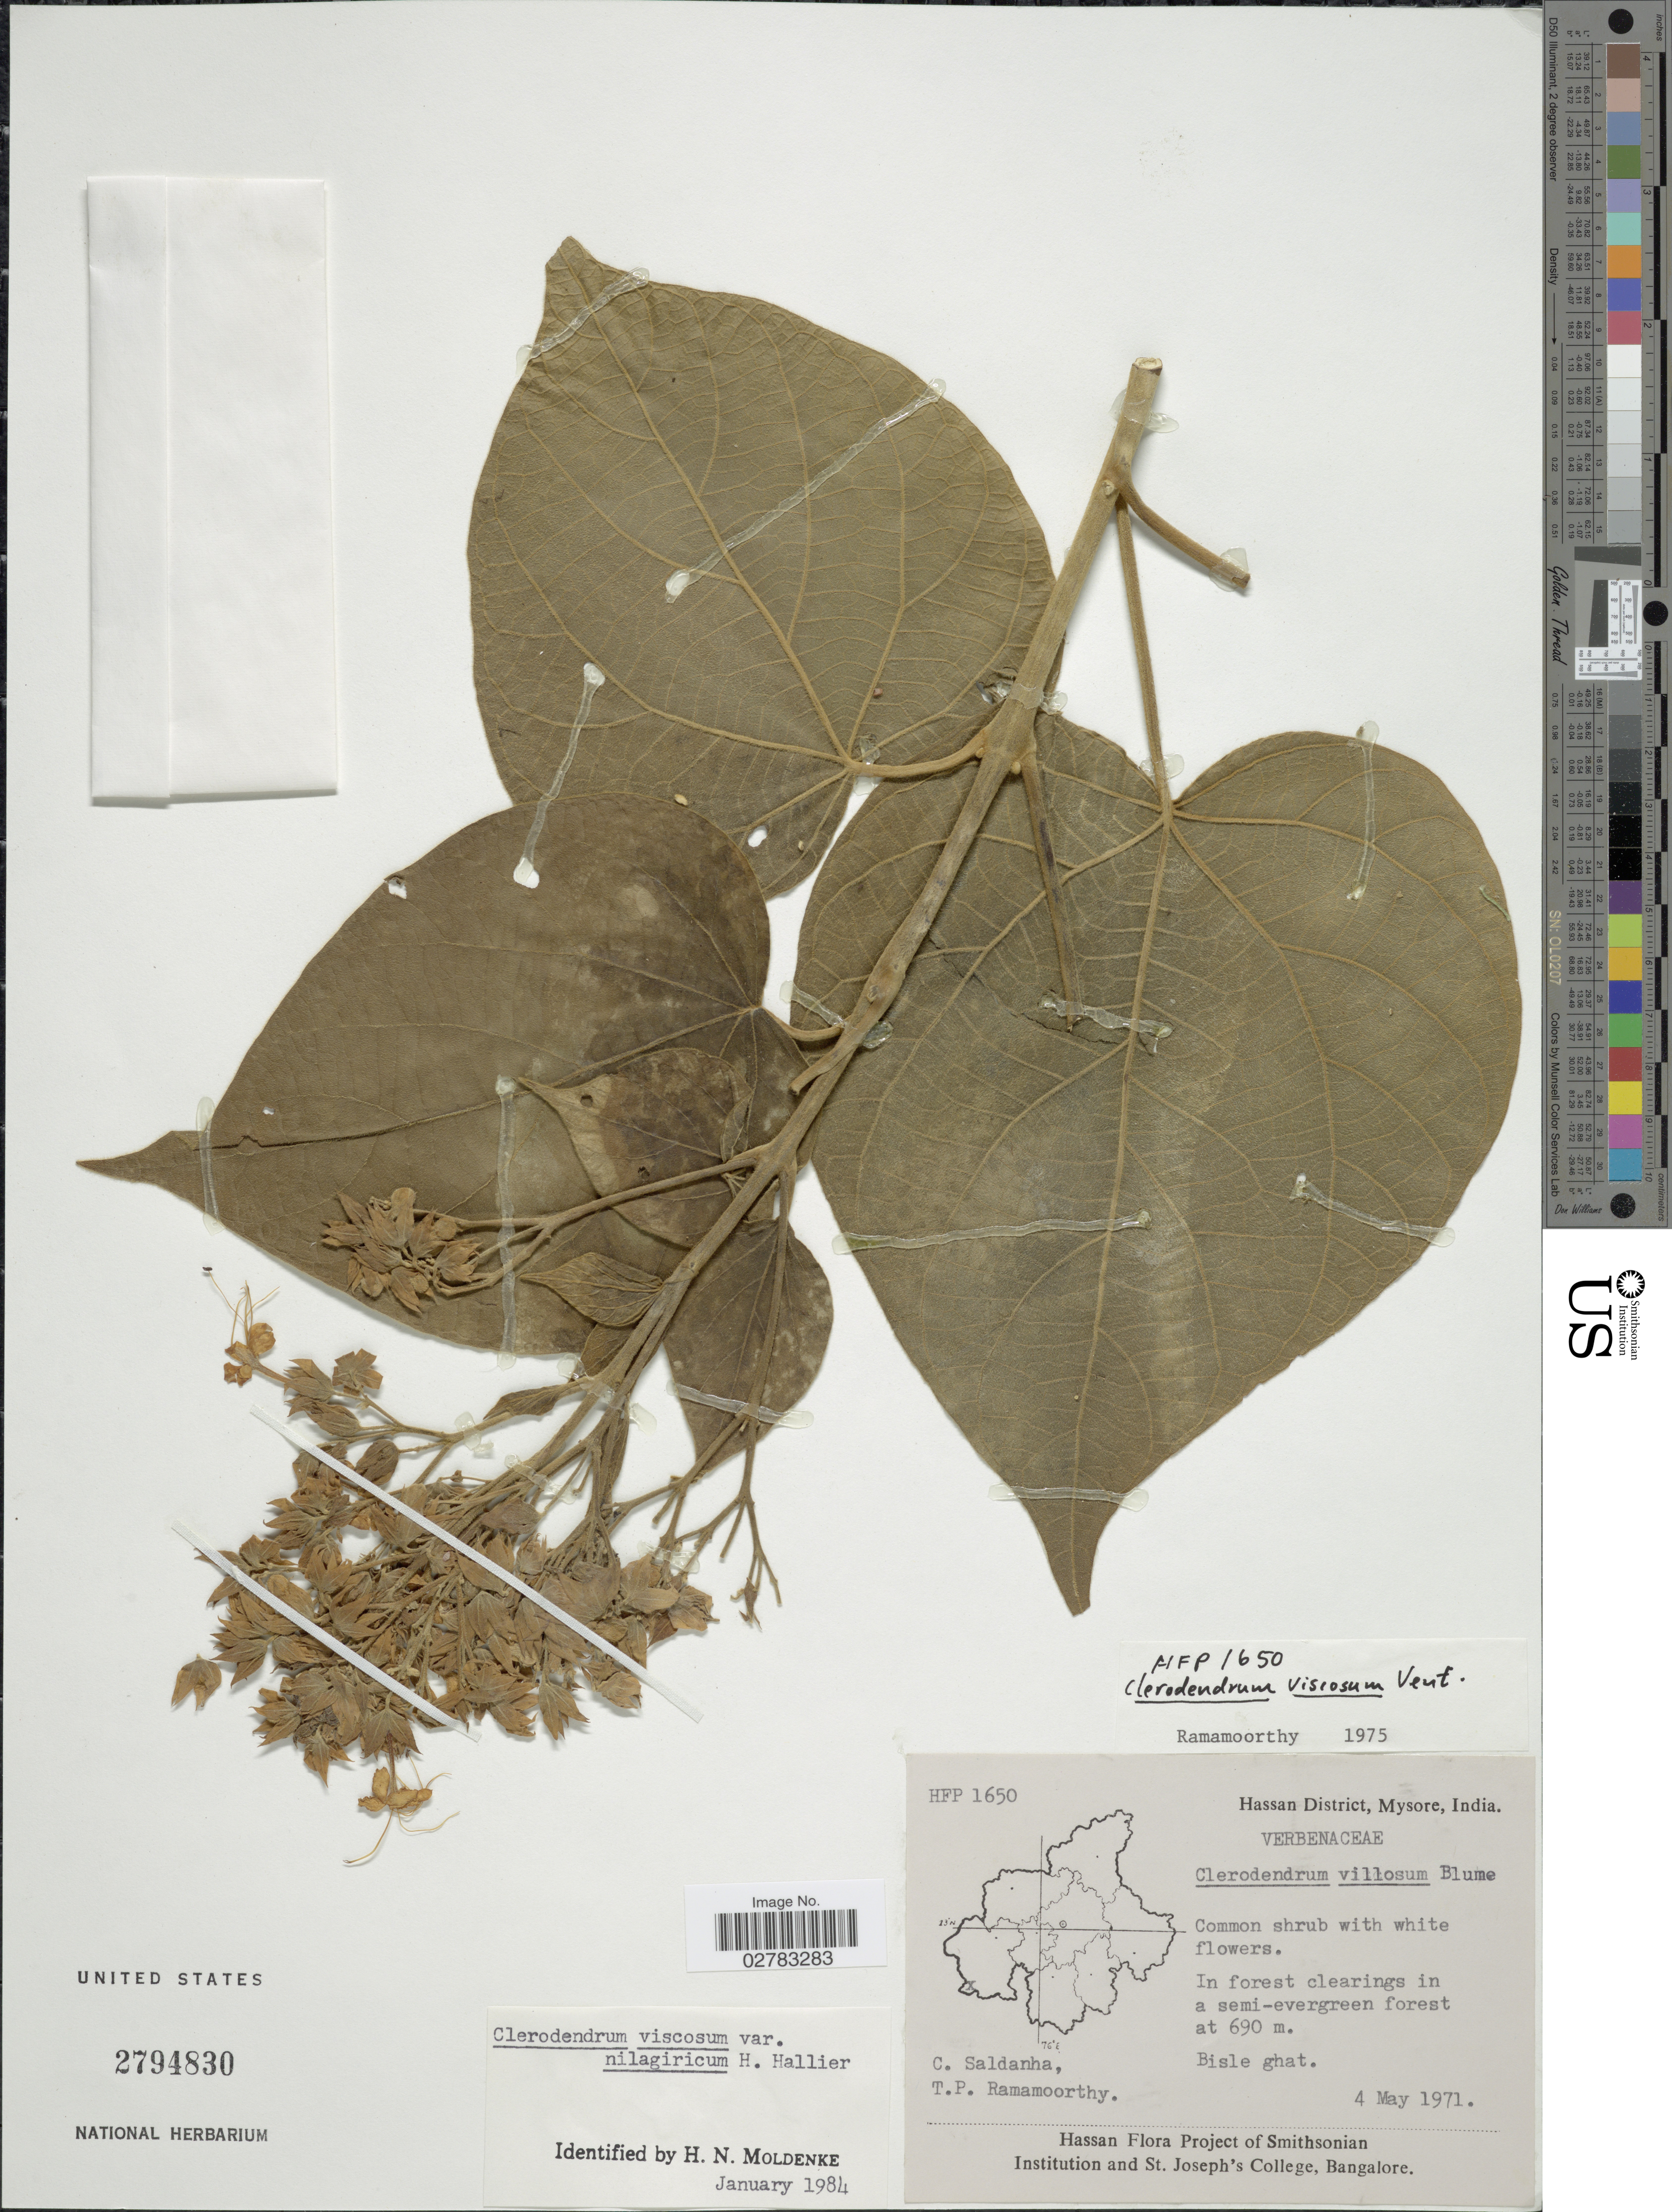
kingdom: Plantae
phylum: Tracheophyta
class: Magnoliopsida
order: Lamiales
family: Lamiaceae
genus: Clerodendrum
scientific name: Clerodendrum viscosum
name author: Vent.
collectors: C. Saldanha & T. P. Ramamoorthy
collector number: HFP1650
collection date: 1971-05-04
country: India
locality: Hassan District, Mysore, Bisle ghat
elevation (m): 690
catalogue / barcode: US 2794830